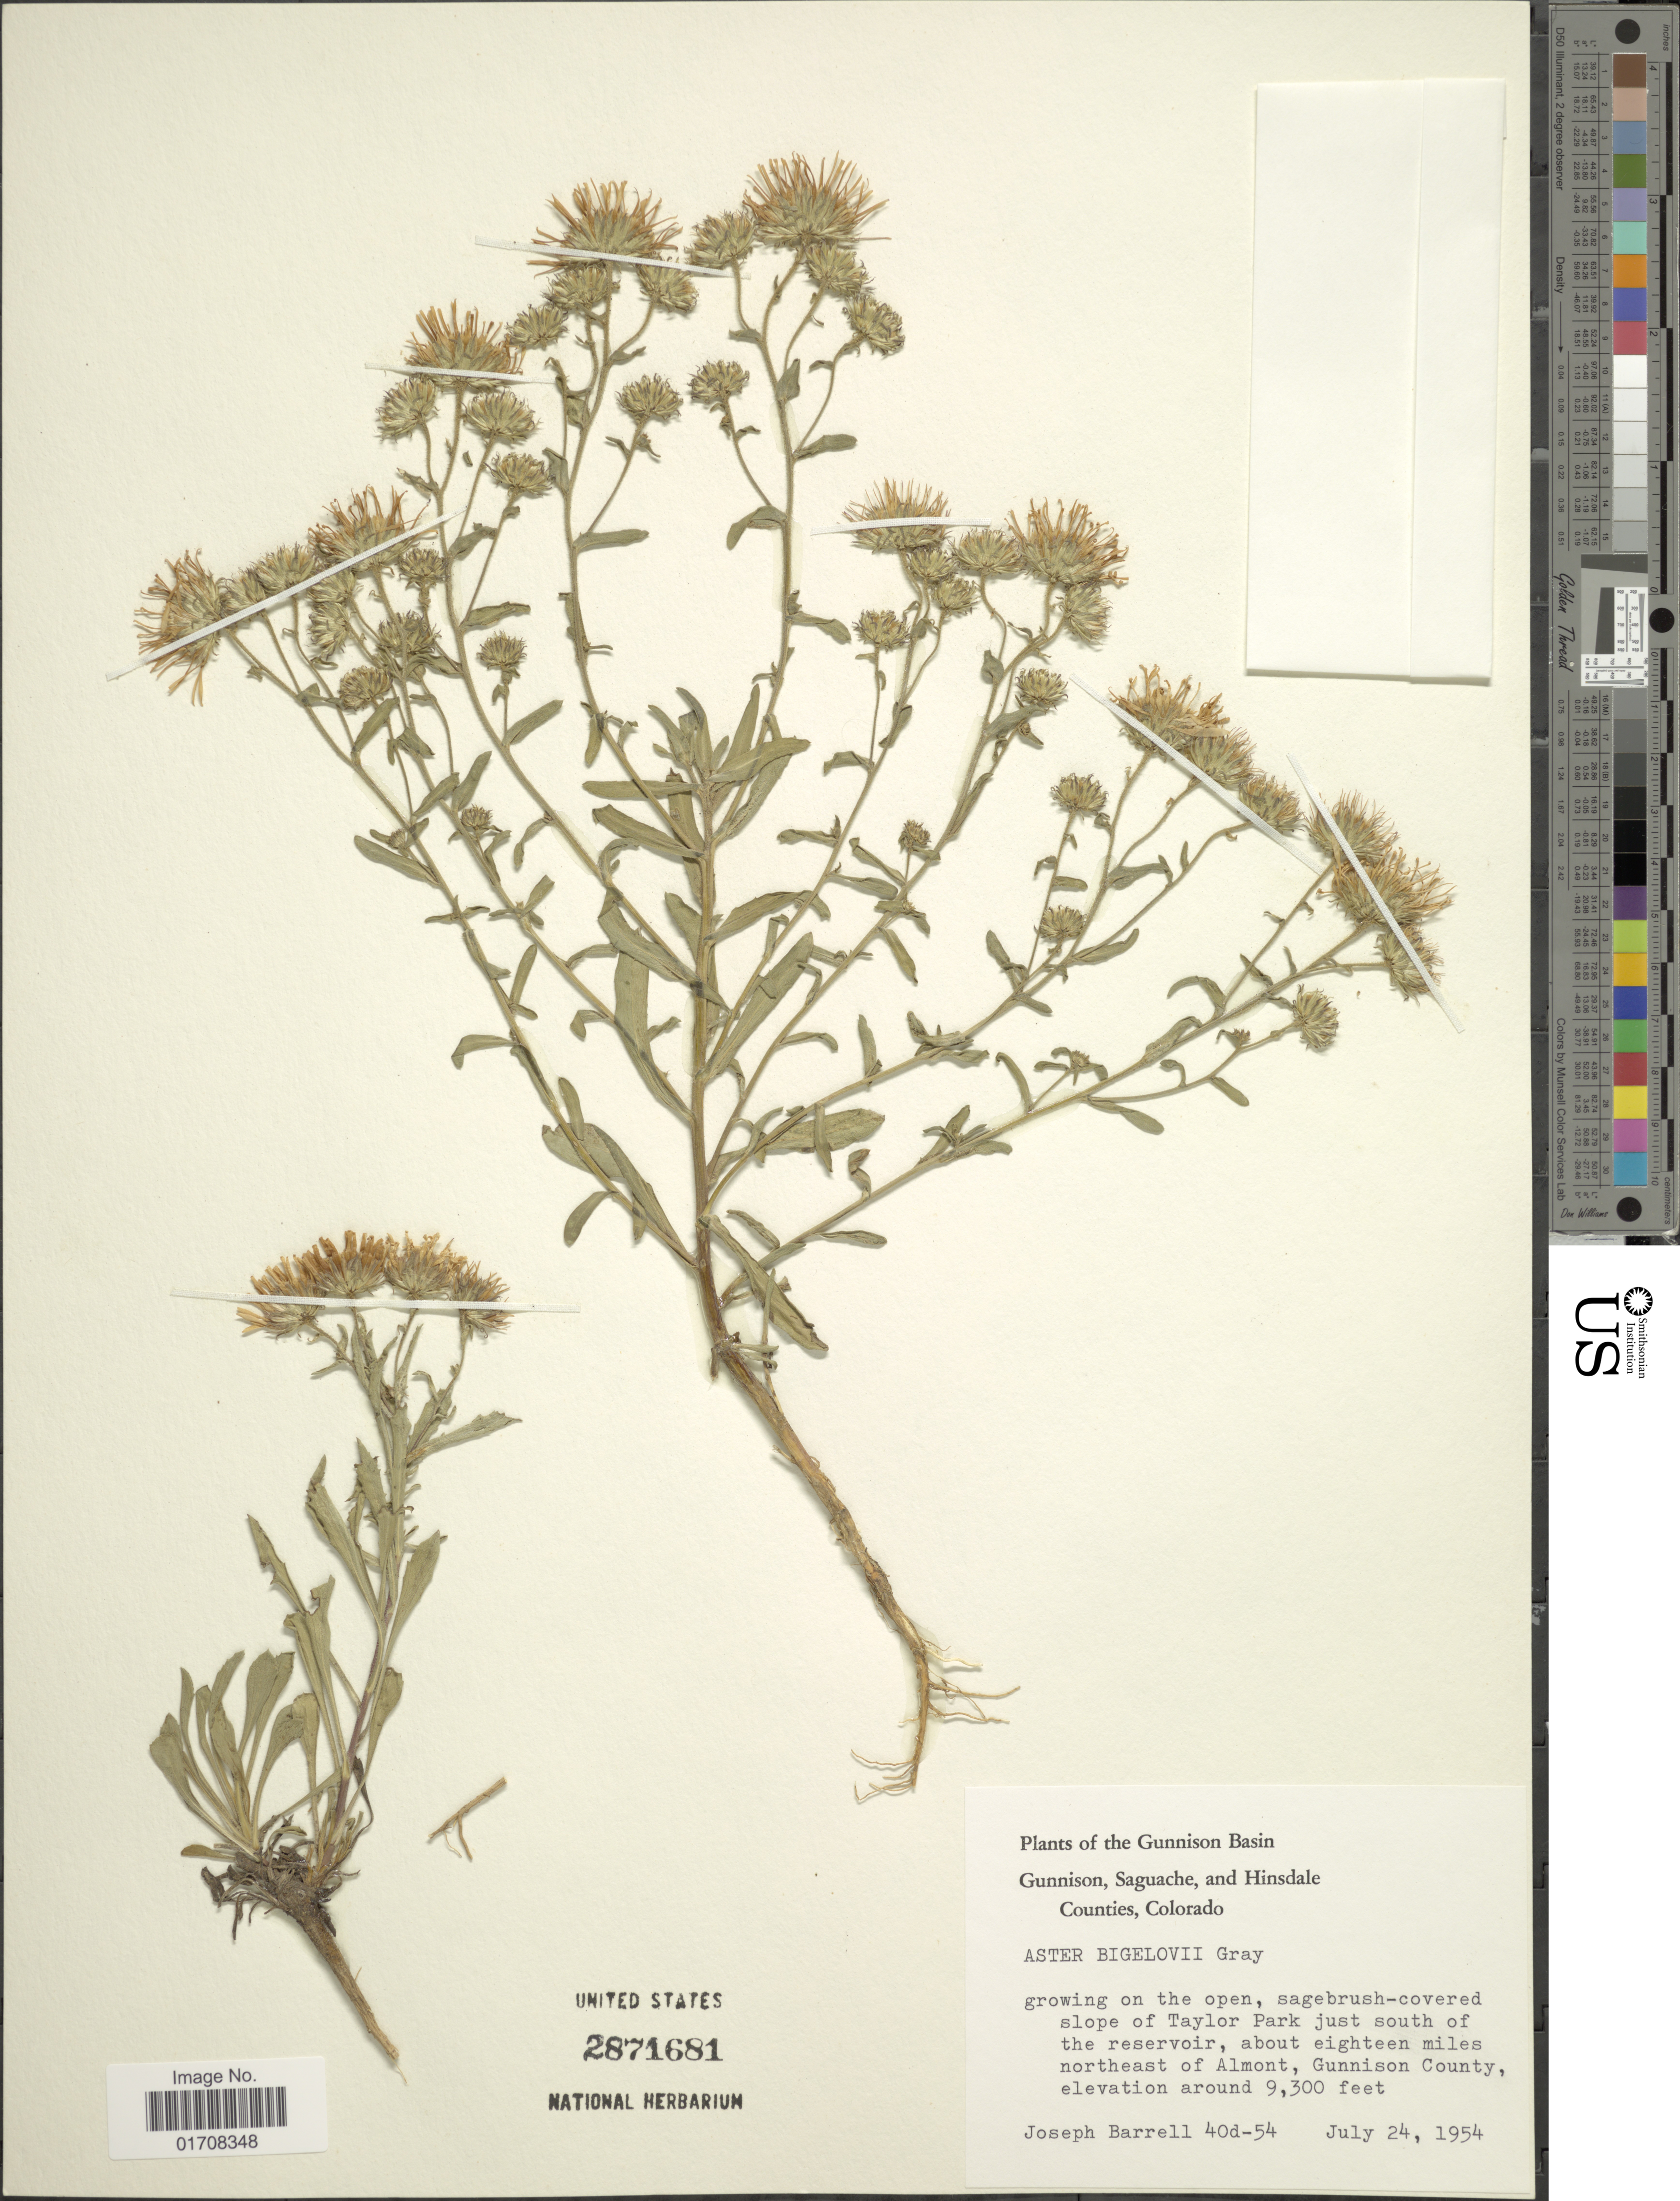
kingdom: Plantae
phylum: Tracheophyta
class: Magnoliopsida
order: Asterales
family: Asteraceae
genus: Machaeranthera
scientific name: Machaeranthera bigelovii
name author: (A. Gray) Greene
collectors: J. Barrell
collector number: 40d-54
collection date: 1954-07-24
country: United States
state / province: Colorado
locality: Gunnison Basin, slope of Taylor Park just south of the reservoir, about eighteen miles northeast of Almont, Gunnison County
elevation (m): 2835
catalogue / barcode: US 2871681